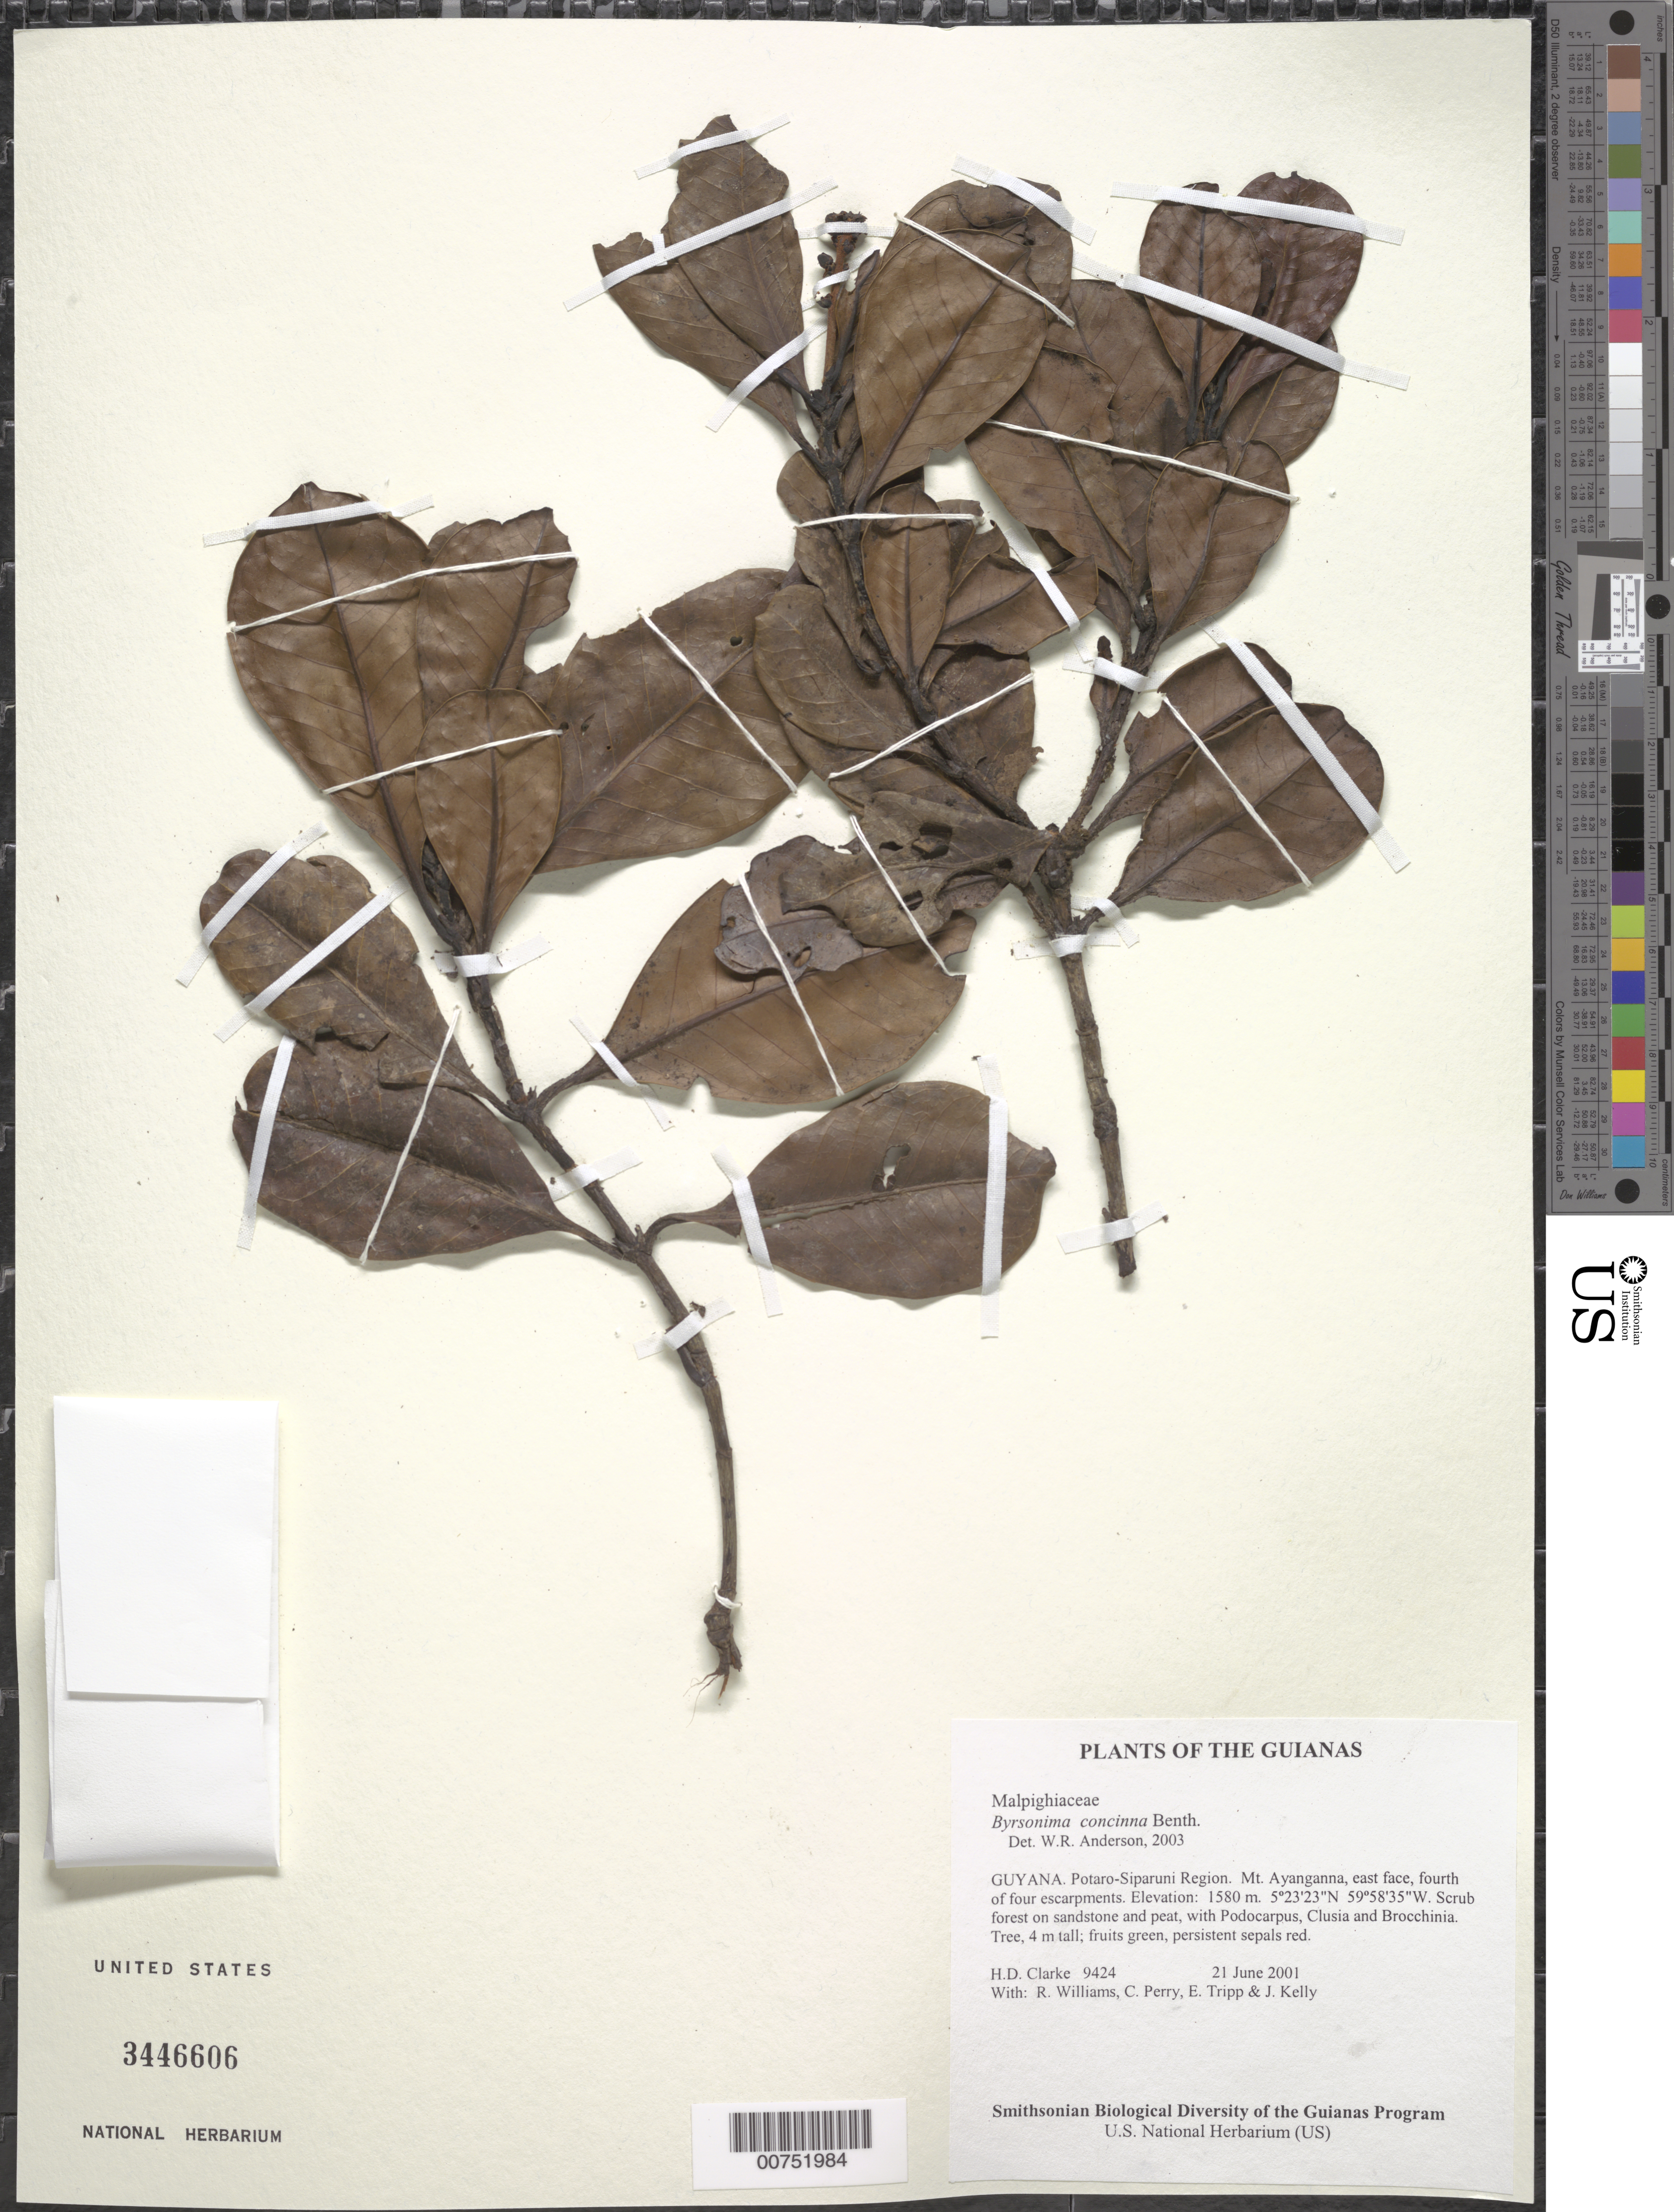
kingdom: Plantae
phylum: Tracheophyta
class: Magnoliopsida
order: Malpighiales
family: Malpighiaceae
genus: Byrsonima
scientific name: Byrsonima concinna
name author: Benth.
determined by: Anderson, W. R., (MICH), University of Michigan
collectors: H. D. Clarke, R. Williams, C. Perry, E. Tripp & J. Kelly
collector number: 9424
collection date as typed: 21 June 2001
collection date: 2001-06-21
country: Guyana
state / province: Potaro-Siparuni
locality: Mt. Ayanganna, east face, fourth of four escarpments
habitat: Scrub forest on sandstone and peat, with Podocarpus, Clusia and Brocchinia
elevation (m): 1580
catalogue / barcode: US 3446606